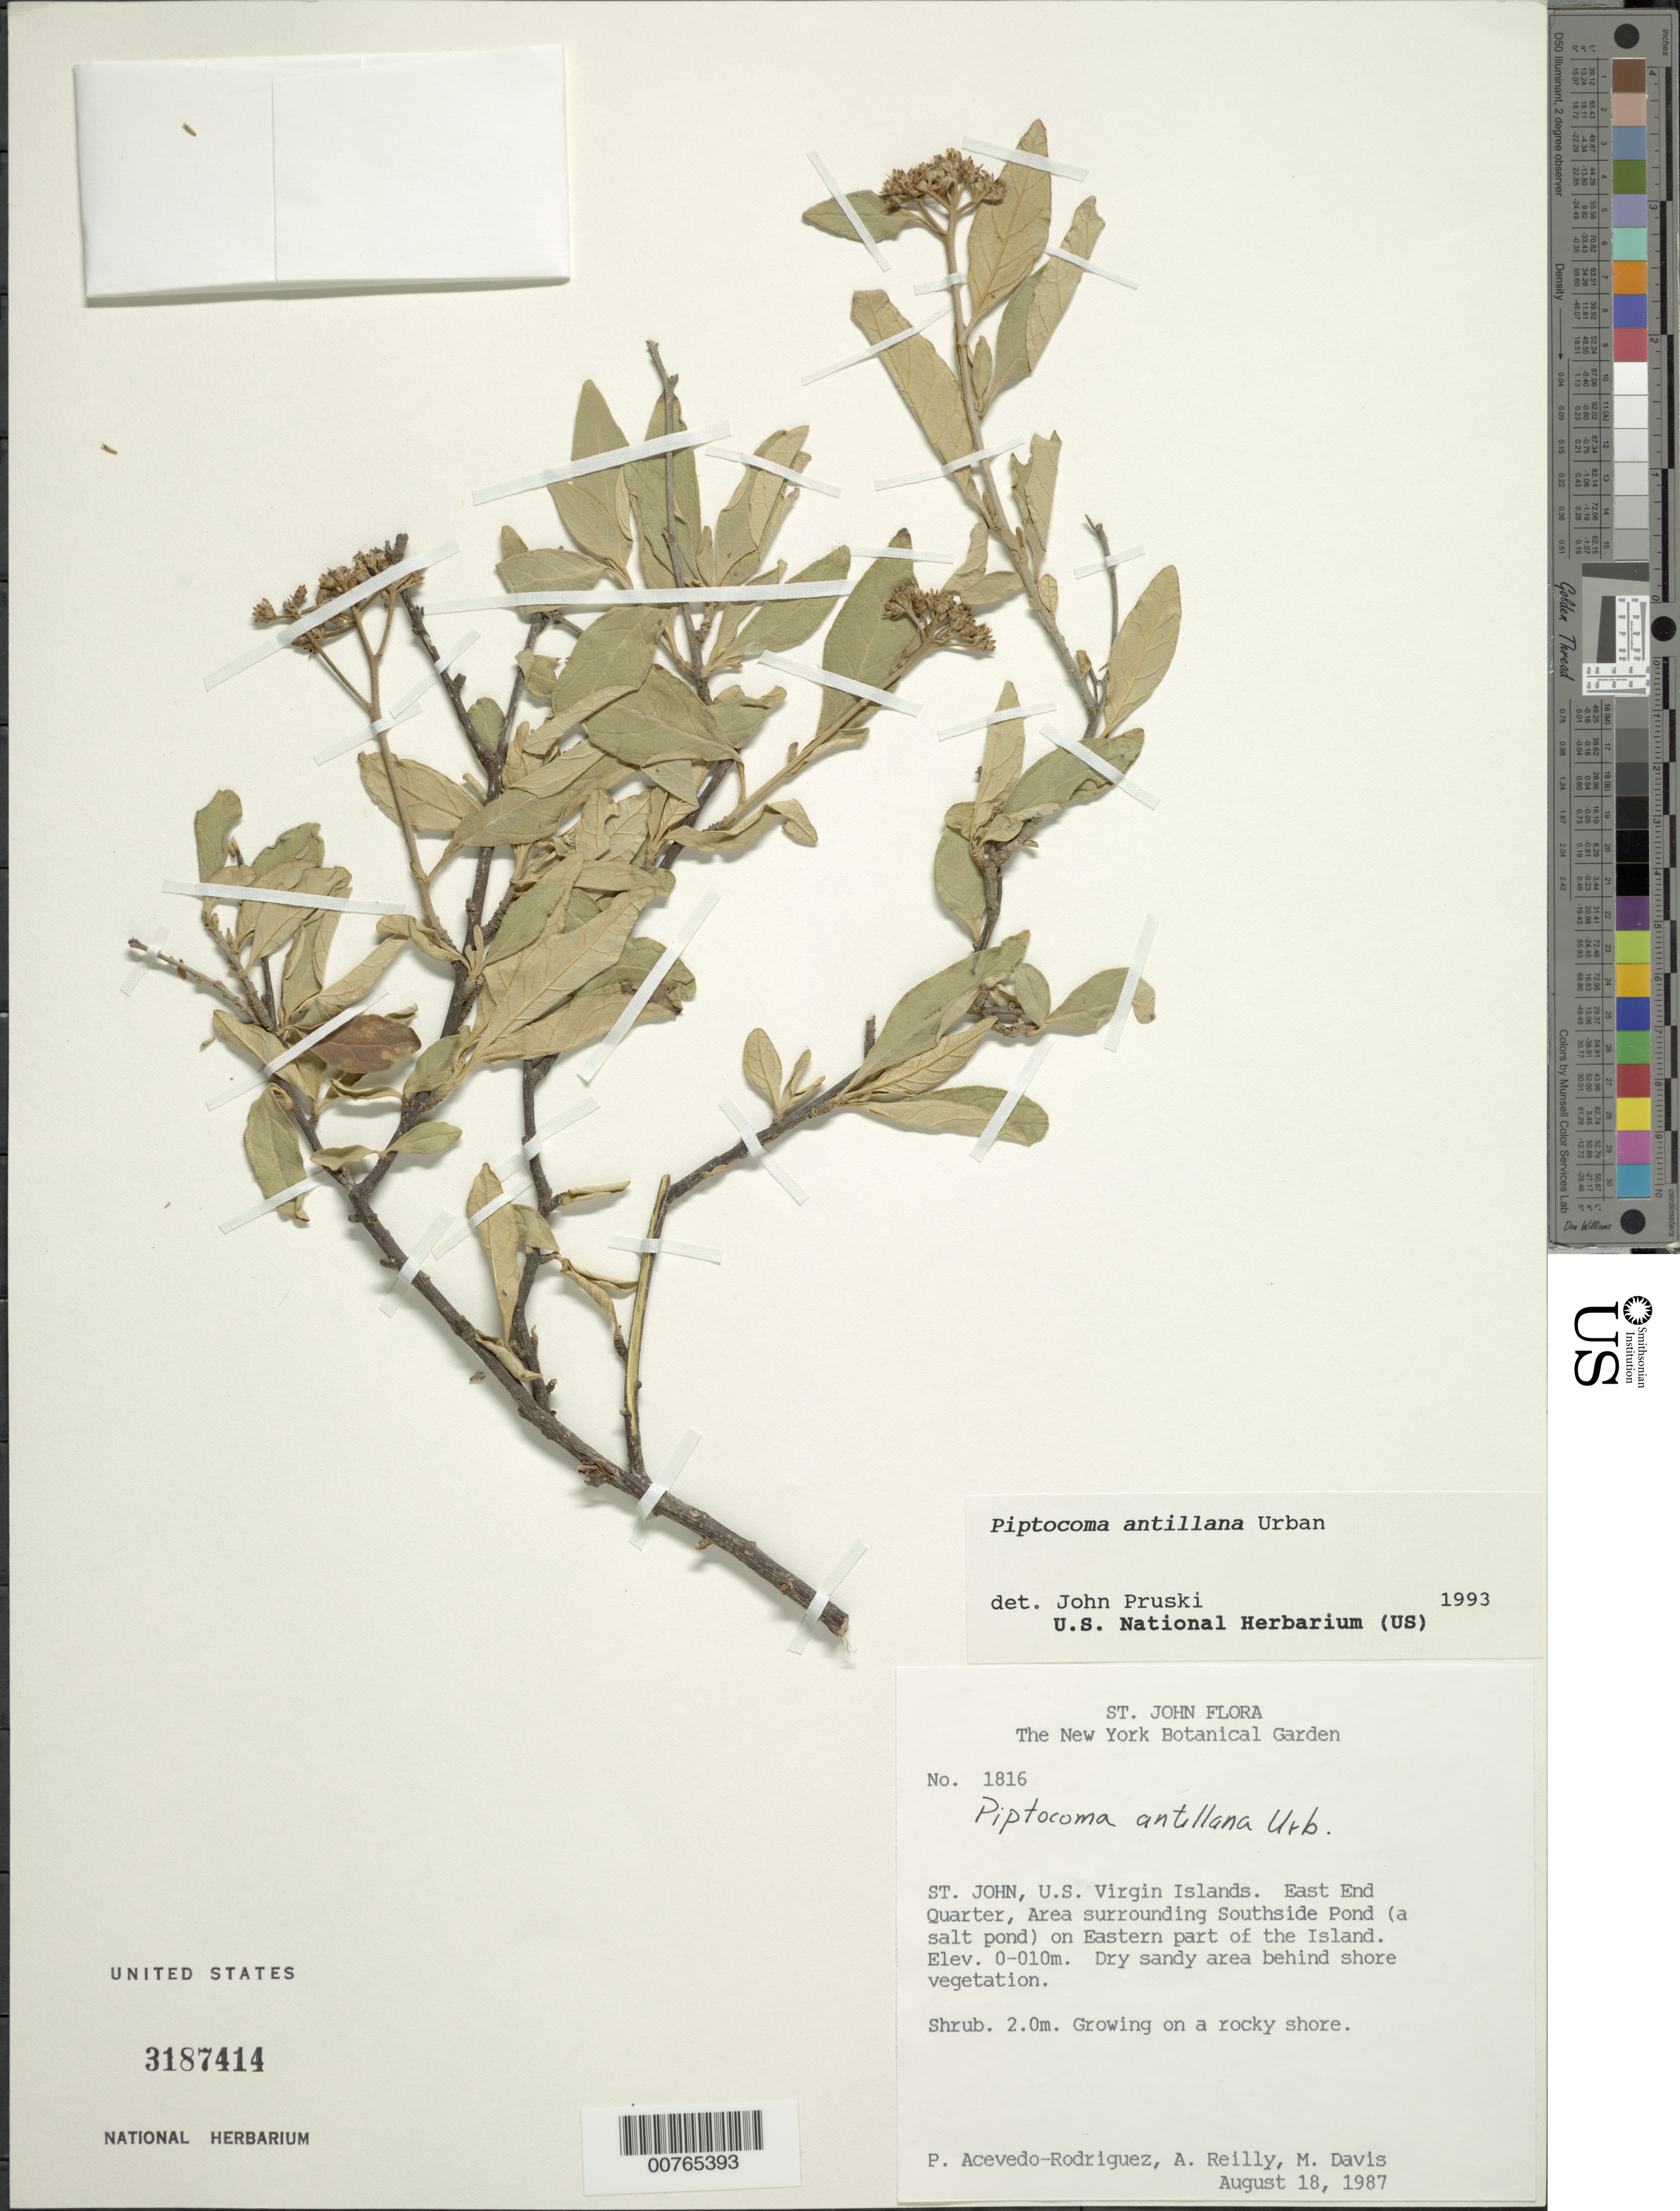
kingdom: Plantae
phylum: Tracheophyta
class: Magnoliopsida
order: Asterales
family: Asteraceae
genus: Piptocoma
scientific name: Piptocoma antillana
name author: Urb.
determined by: Pruski, J. F.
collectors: P. Acevedo-Rodr., A. Reilly & M. Davis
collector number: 1816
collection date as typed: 18 Aug 1987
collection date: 1987-08-18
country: U.S. Virgin Islands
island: St. John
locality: East End Quarter; Area surrounding Southside Pond (a salt pond) on Eastern part of the Island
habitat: Dry sandy area behind shore vegetation.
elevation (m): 0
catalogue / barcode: US 3187414